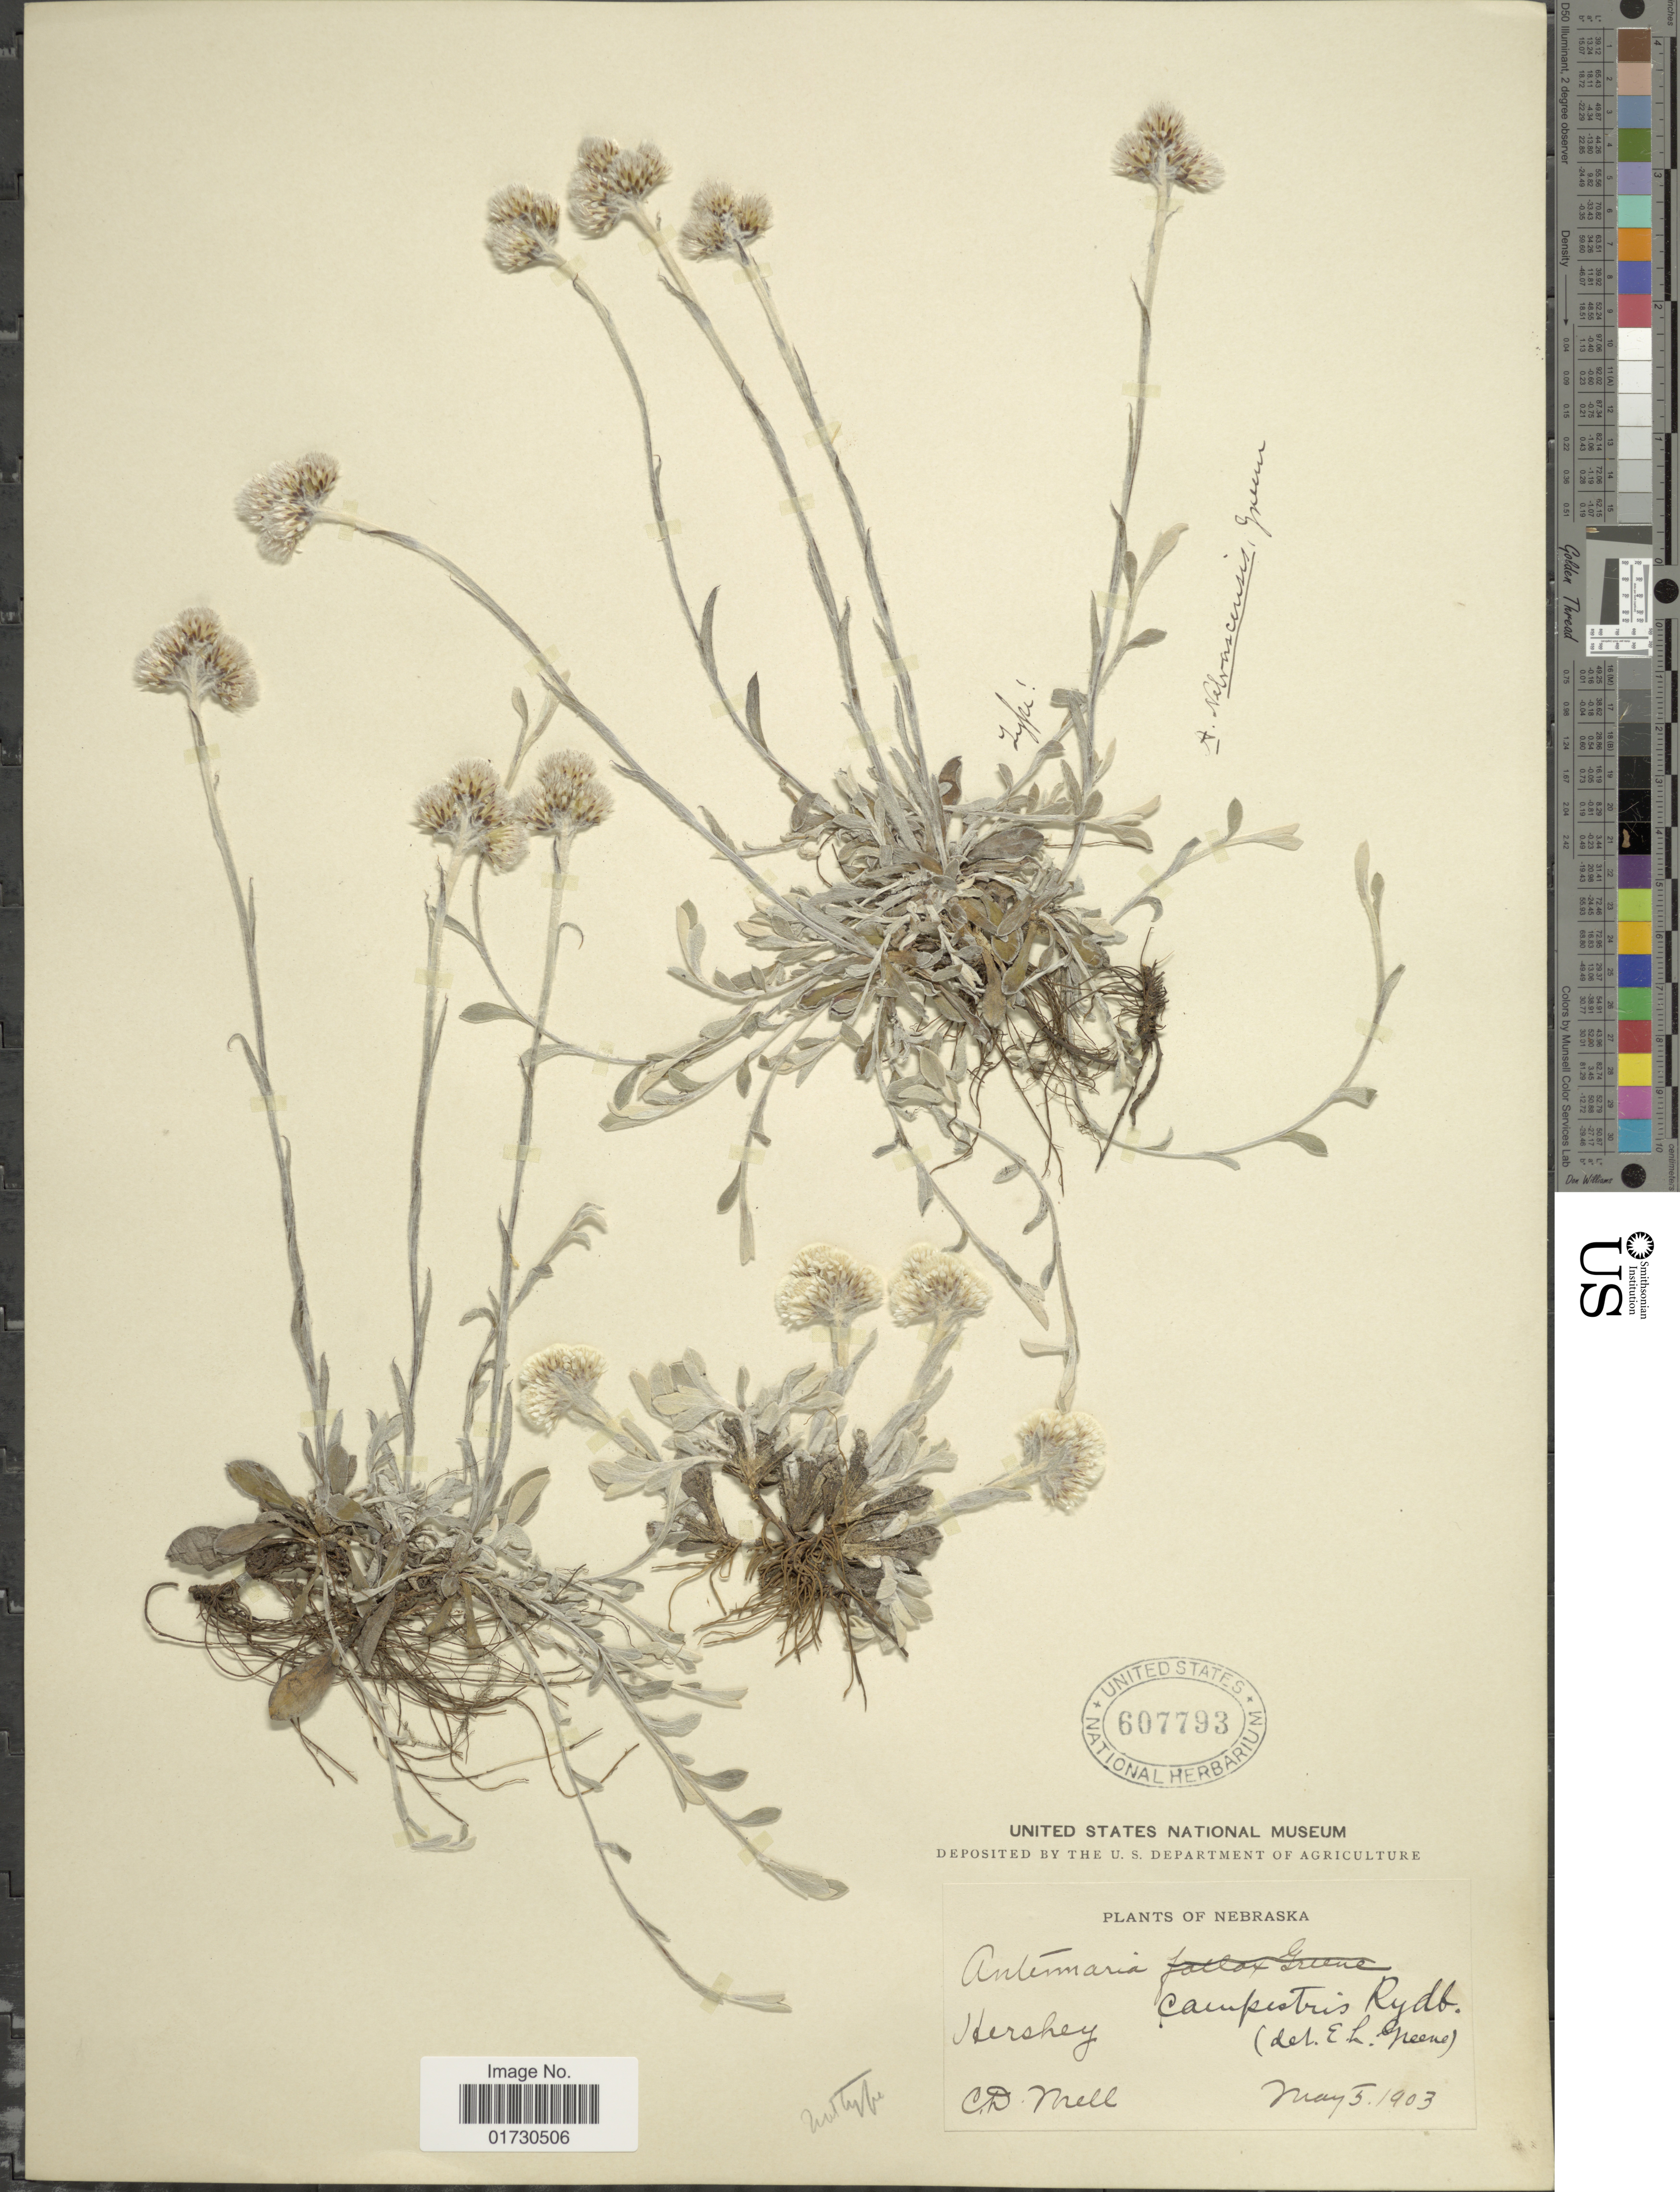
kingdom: Plantae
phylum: Tracheophyta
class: Magnoliopsida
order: Asterales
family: Asteraceae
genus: Antennaria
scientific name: Antennaria campestris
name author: Rydb.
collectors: C. D. Mell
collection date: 1903-05-05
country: United States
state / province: Nebraska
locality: Hershey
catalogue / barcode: US 607793